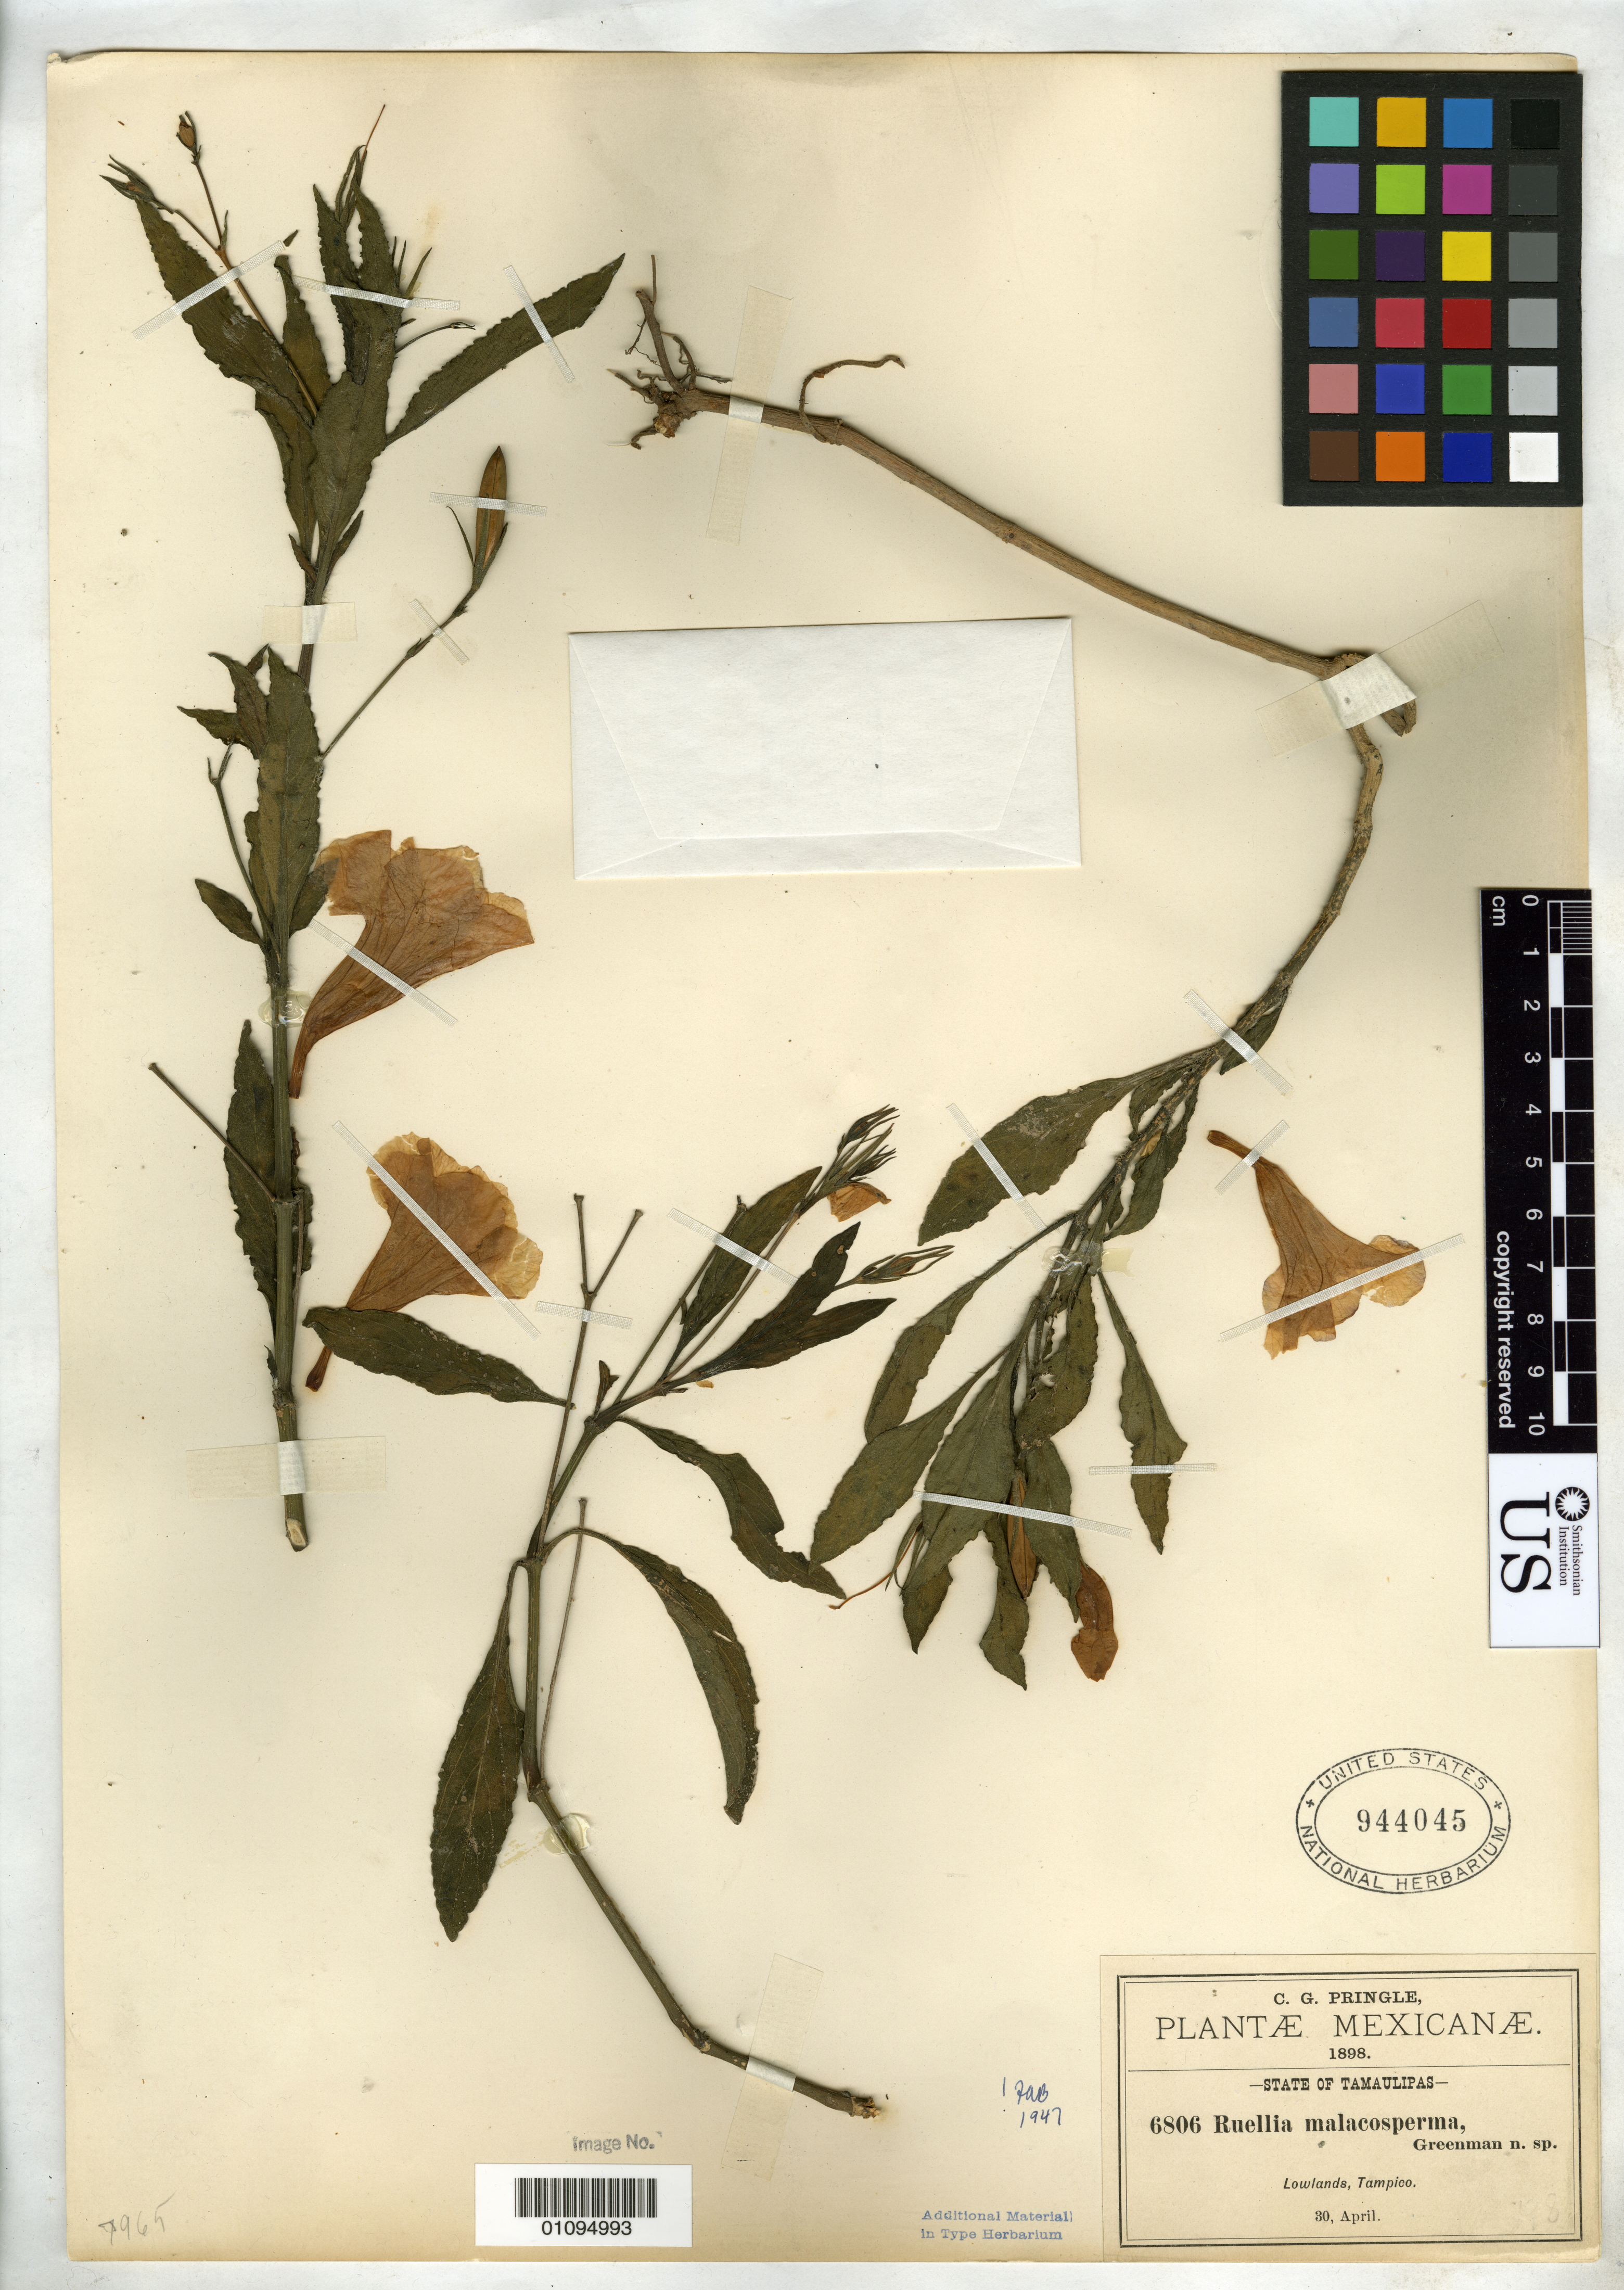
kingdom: Plantae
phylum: Tracheophyta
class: Magnoliopsida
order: Lamiales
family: Acanthaceae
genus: Ruellia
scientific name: Ruellia malacosperma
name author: Greenm.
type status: Isosyntype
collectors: C. G. Pringle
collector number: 6806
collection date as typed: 30 Apr 1898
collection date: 1898-04-30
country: Mexico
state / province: Tamaulipas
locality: Tampico.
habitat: Lowlands.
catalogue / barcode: US 944045